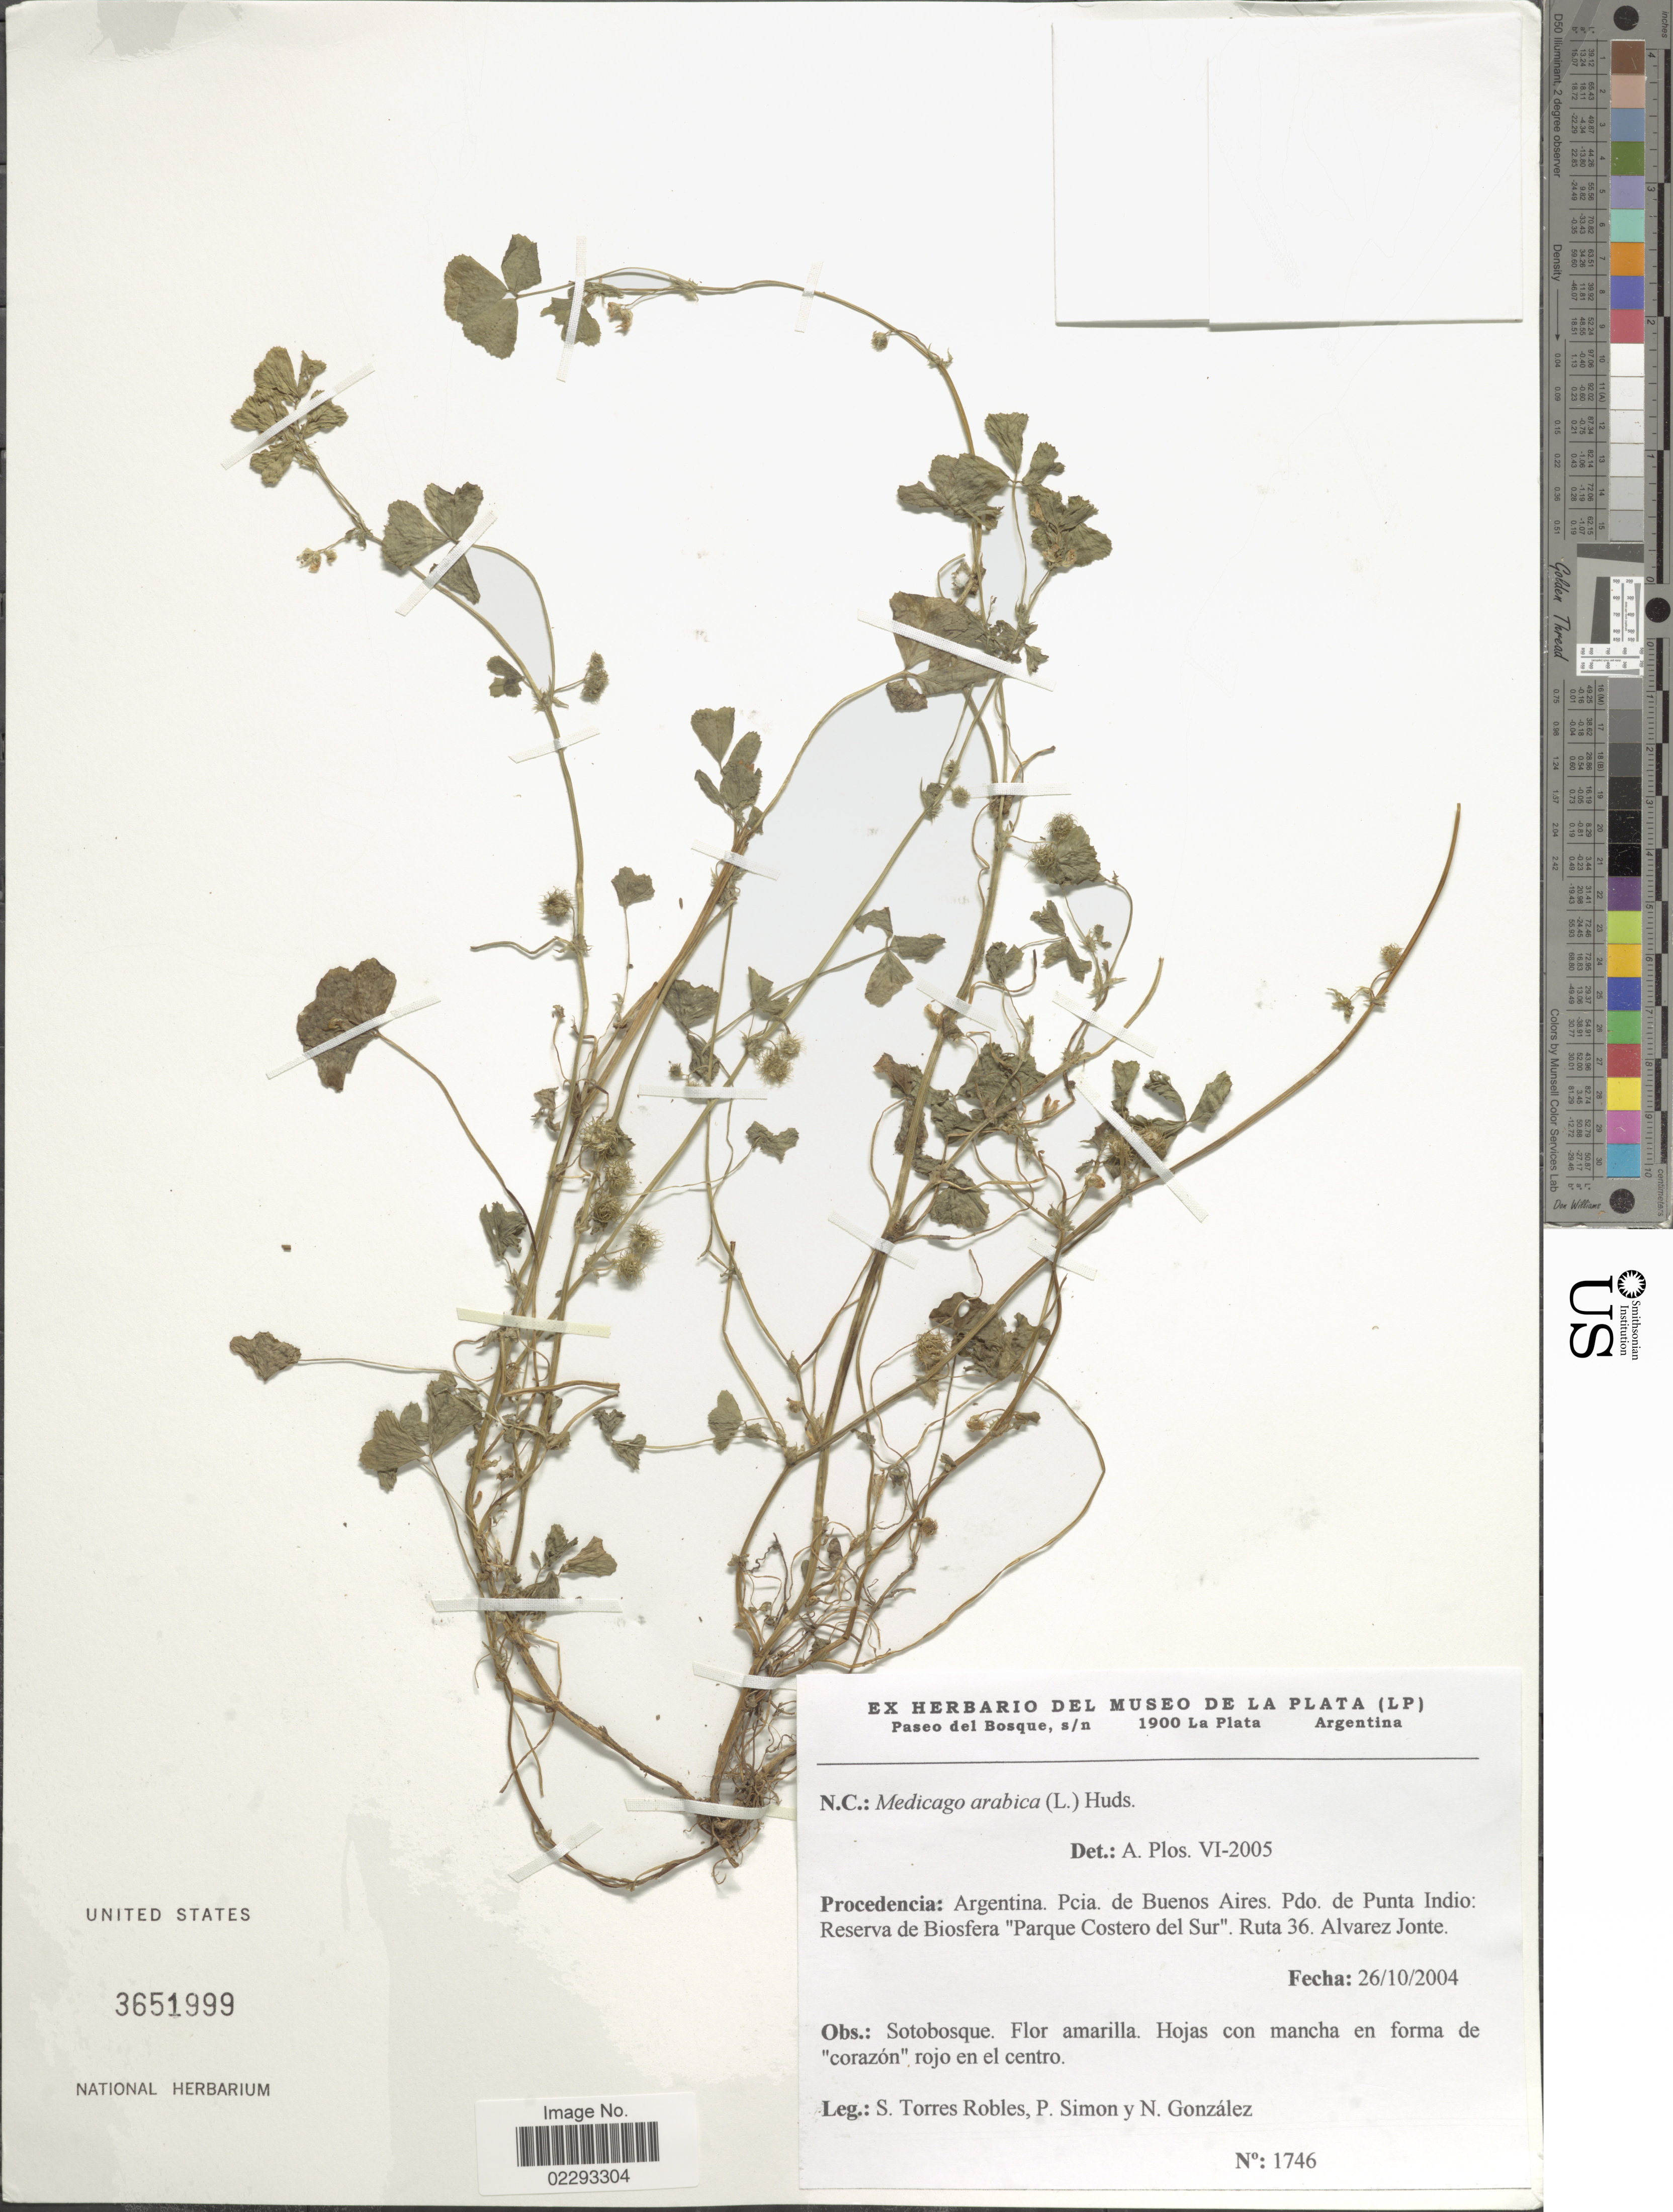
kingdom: Plantae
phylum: Tracheophyta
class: Magnoliopsida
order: Fabales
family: Fabaceae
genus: Medicago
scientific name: Medicago arabica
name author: (L.) Huds.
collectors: S. Torres Robles, P. Simon & N. Gonzalez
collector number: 1746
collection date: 2004-10-26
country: Argentina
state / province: Buenos Aires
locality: Procedencia: Pdo. de Punta Indio: Reserva de Biosfera "Parque Costero del Sur". Ruta 36, Alvarez Jonte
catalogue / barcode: US 3651999